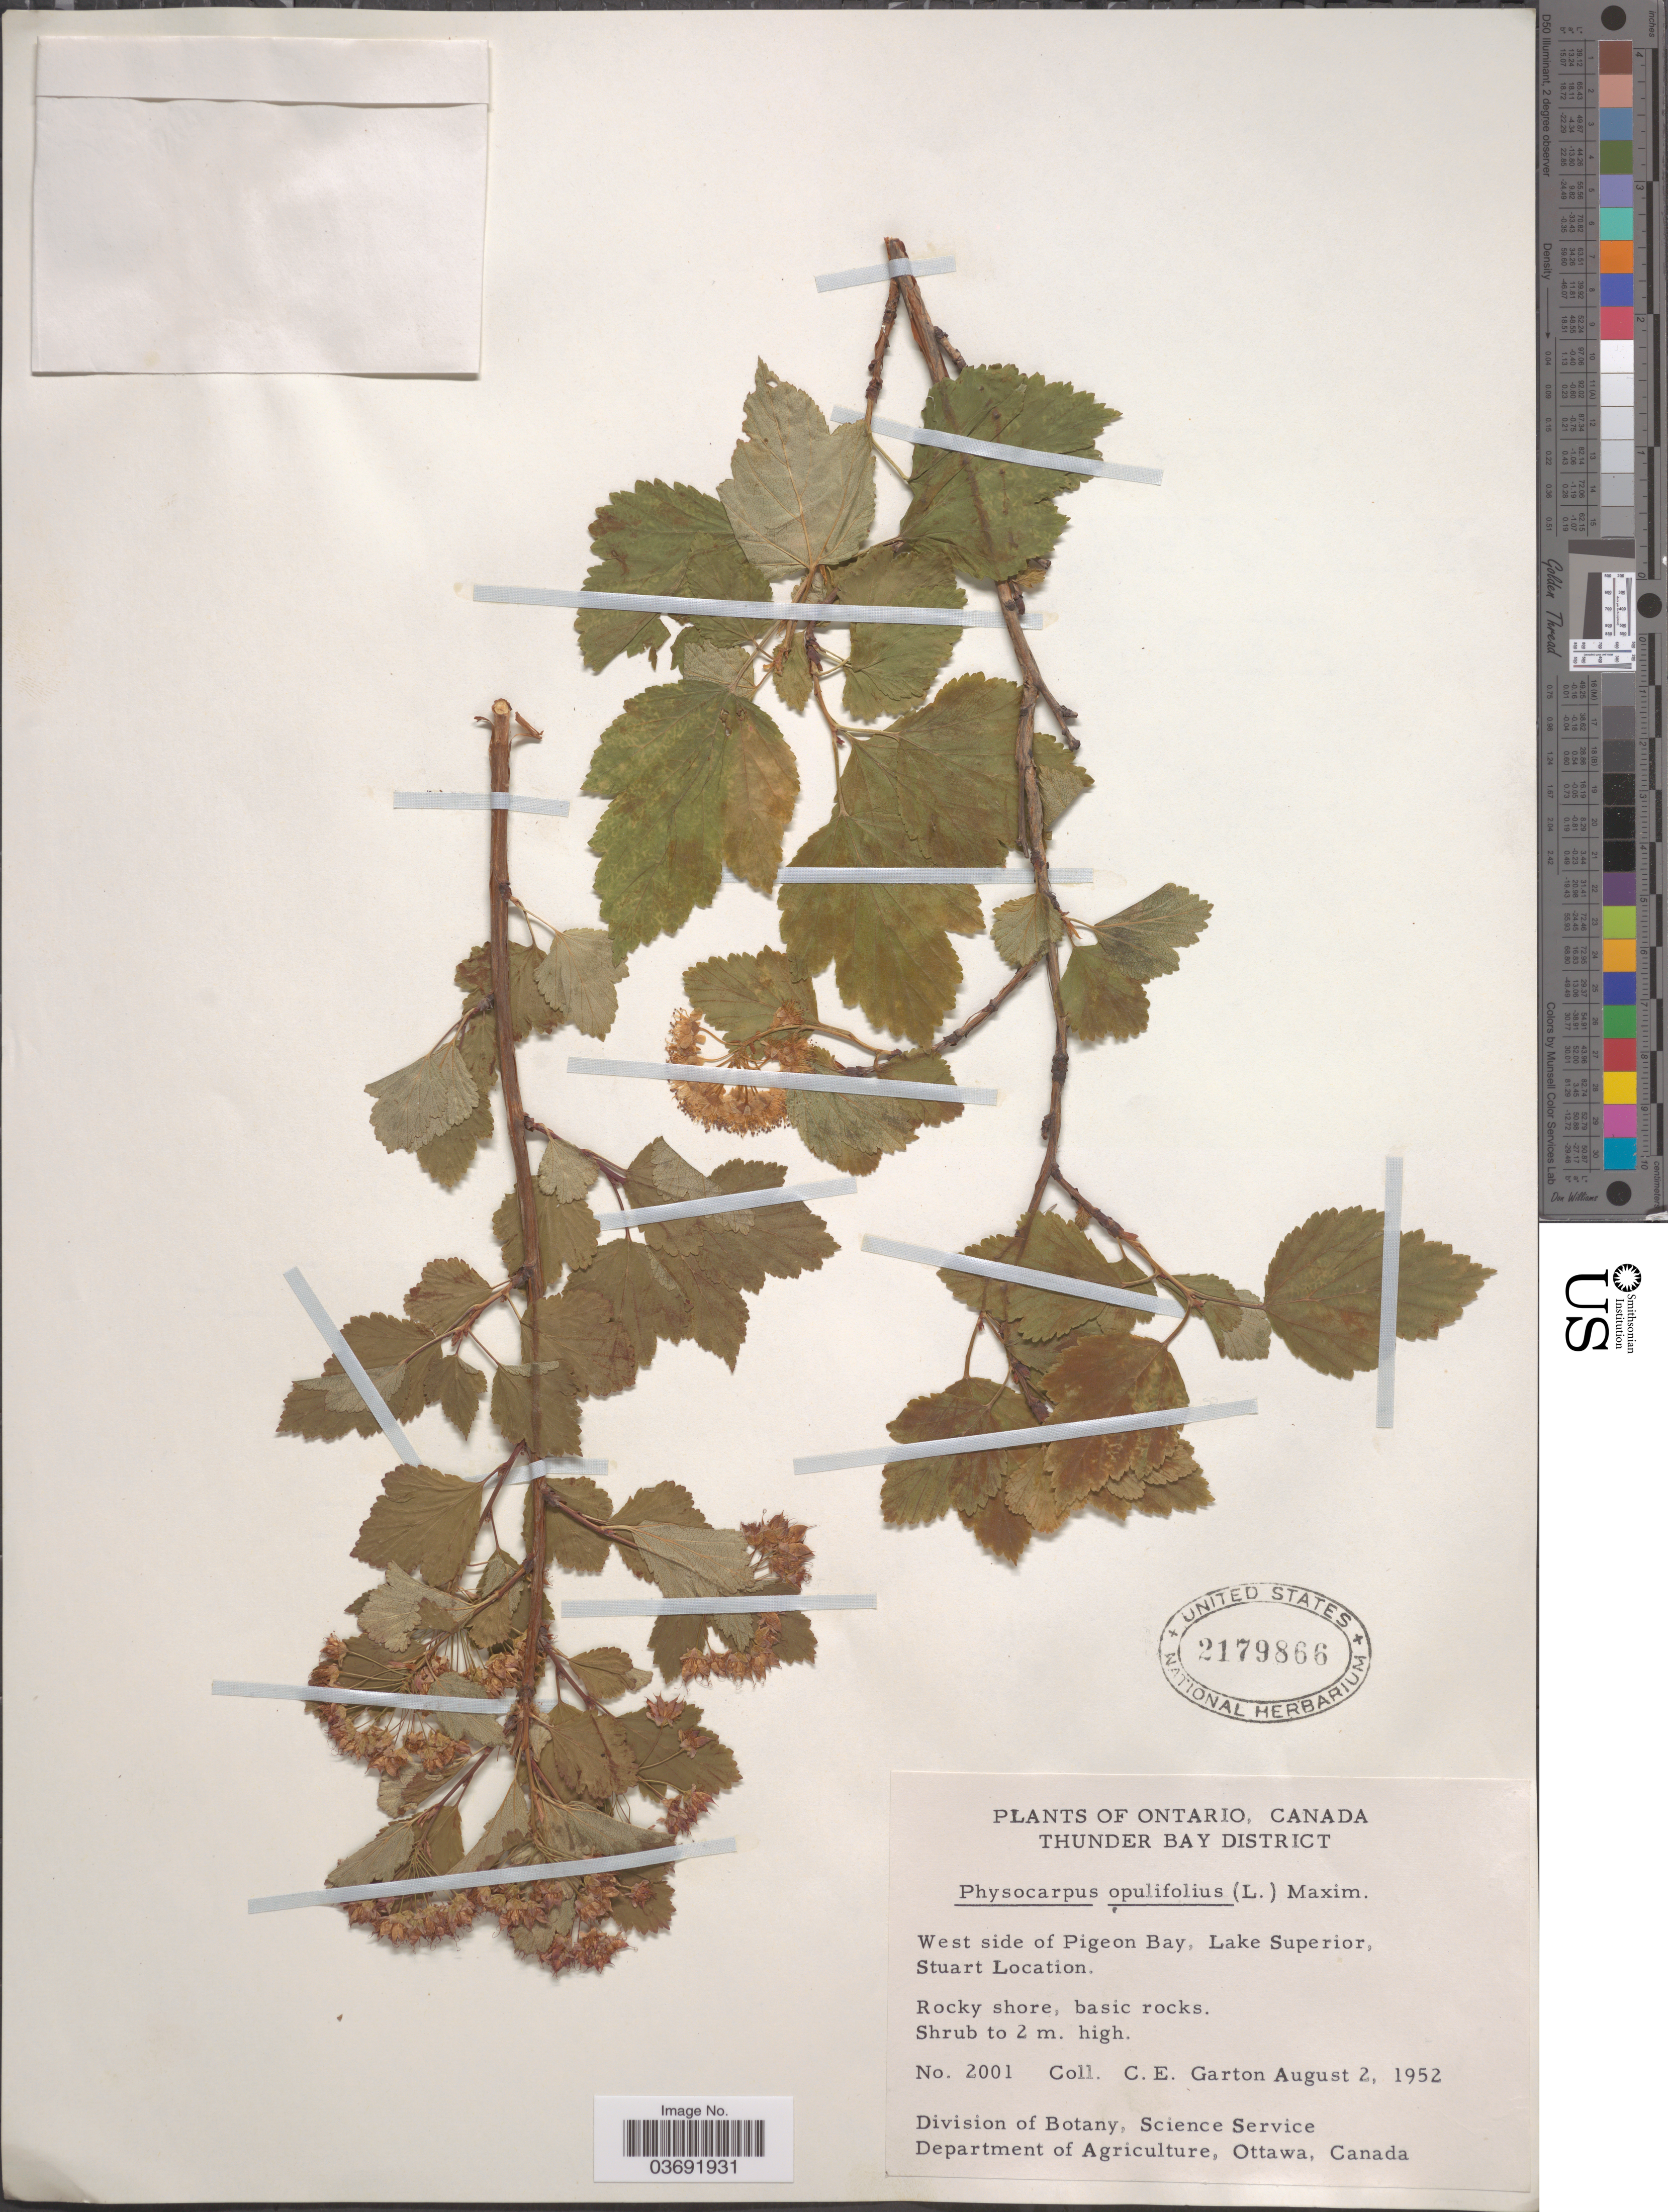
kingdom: Plantae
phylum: Tracheophyta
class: Magnoliopsida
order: Rosales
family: Rosaceae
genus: Physocarpus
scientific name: Physocarpus opulifolius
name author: (L.) Maxim.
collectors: C. E. Garton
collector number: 2001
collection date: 1952-08-02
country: Canada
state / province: Ontario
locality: Thunder Bay District. West side of Pigeon Bay, Lake Superior, Stuart Location.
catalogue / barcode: US 2179866